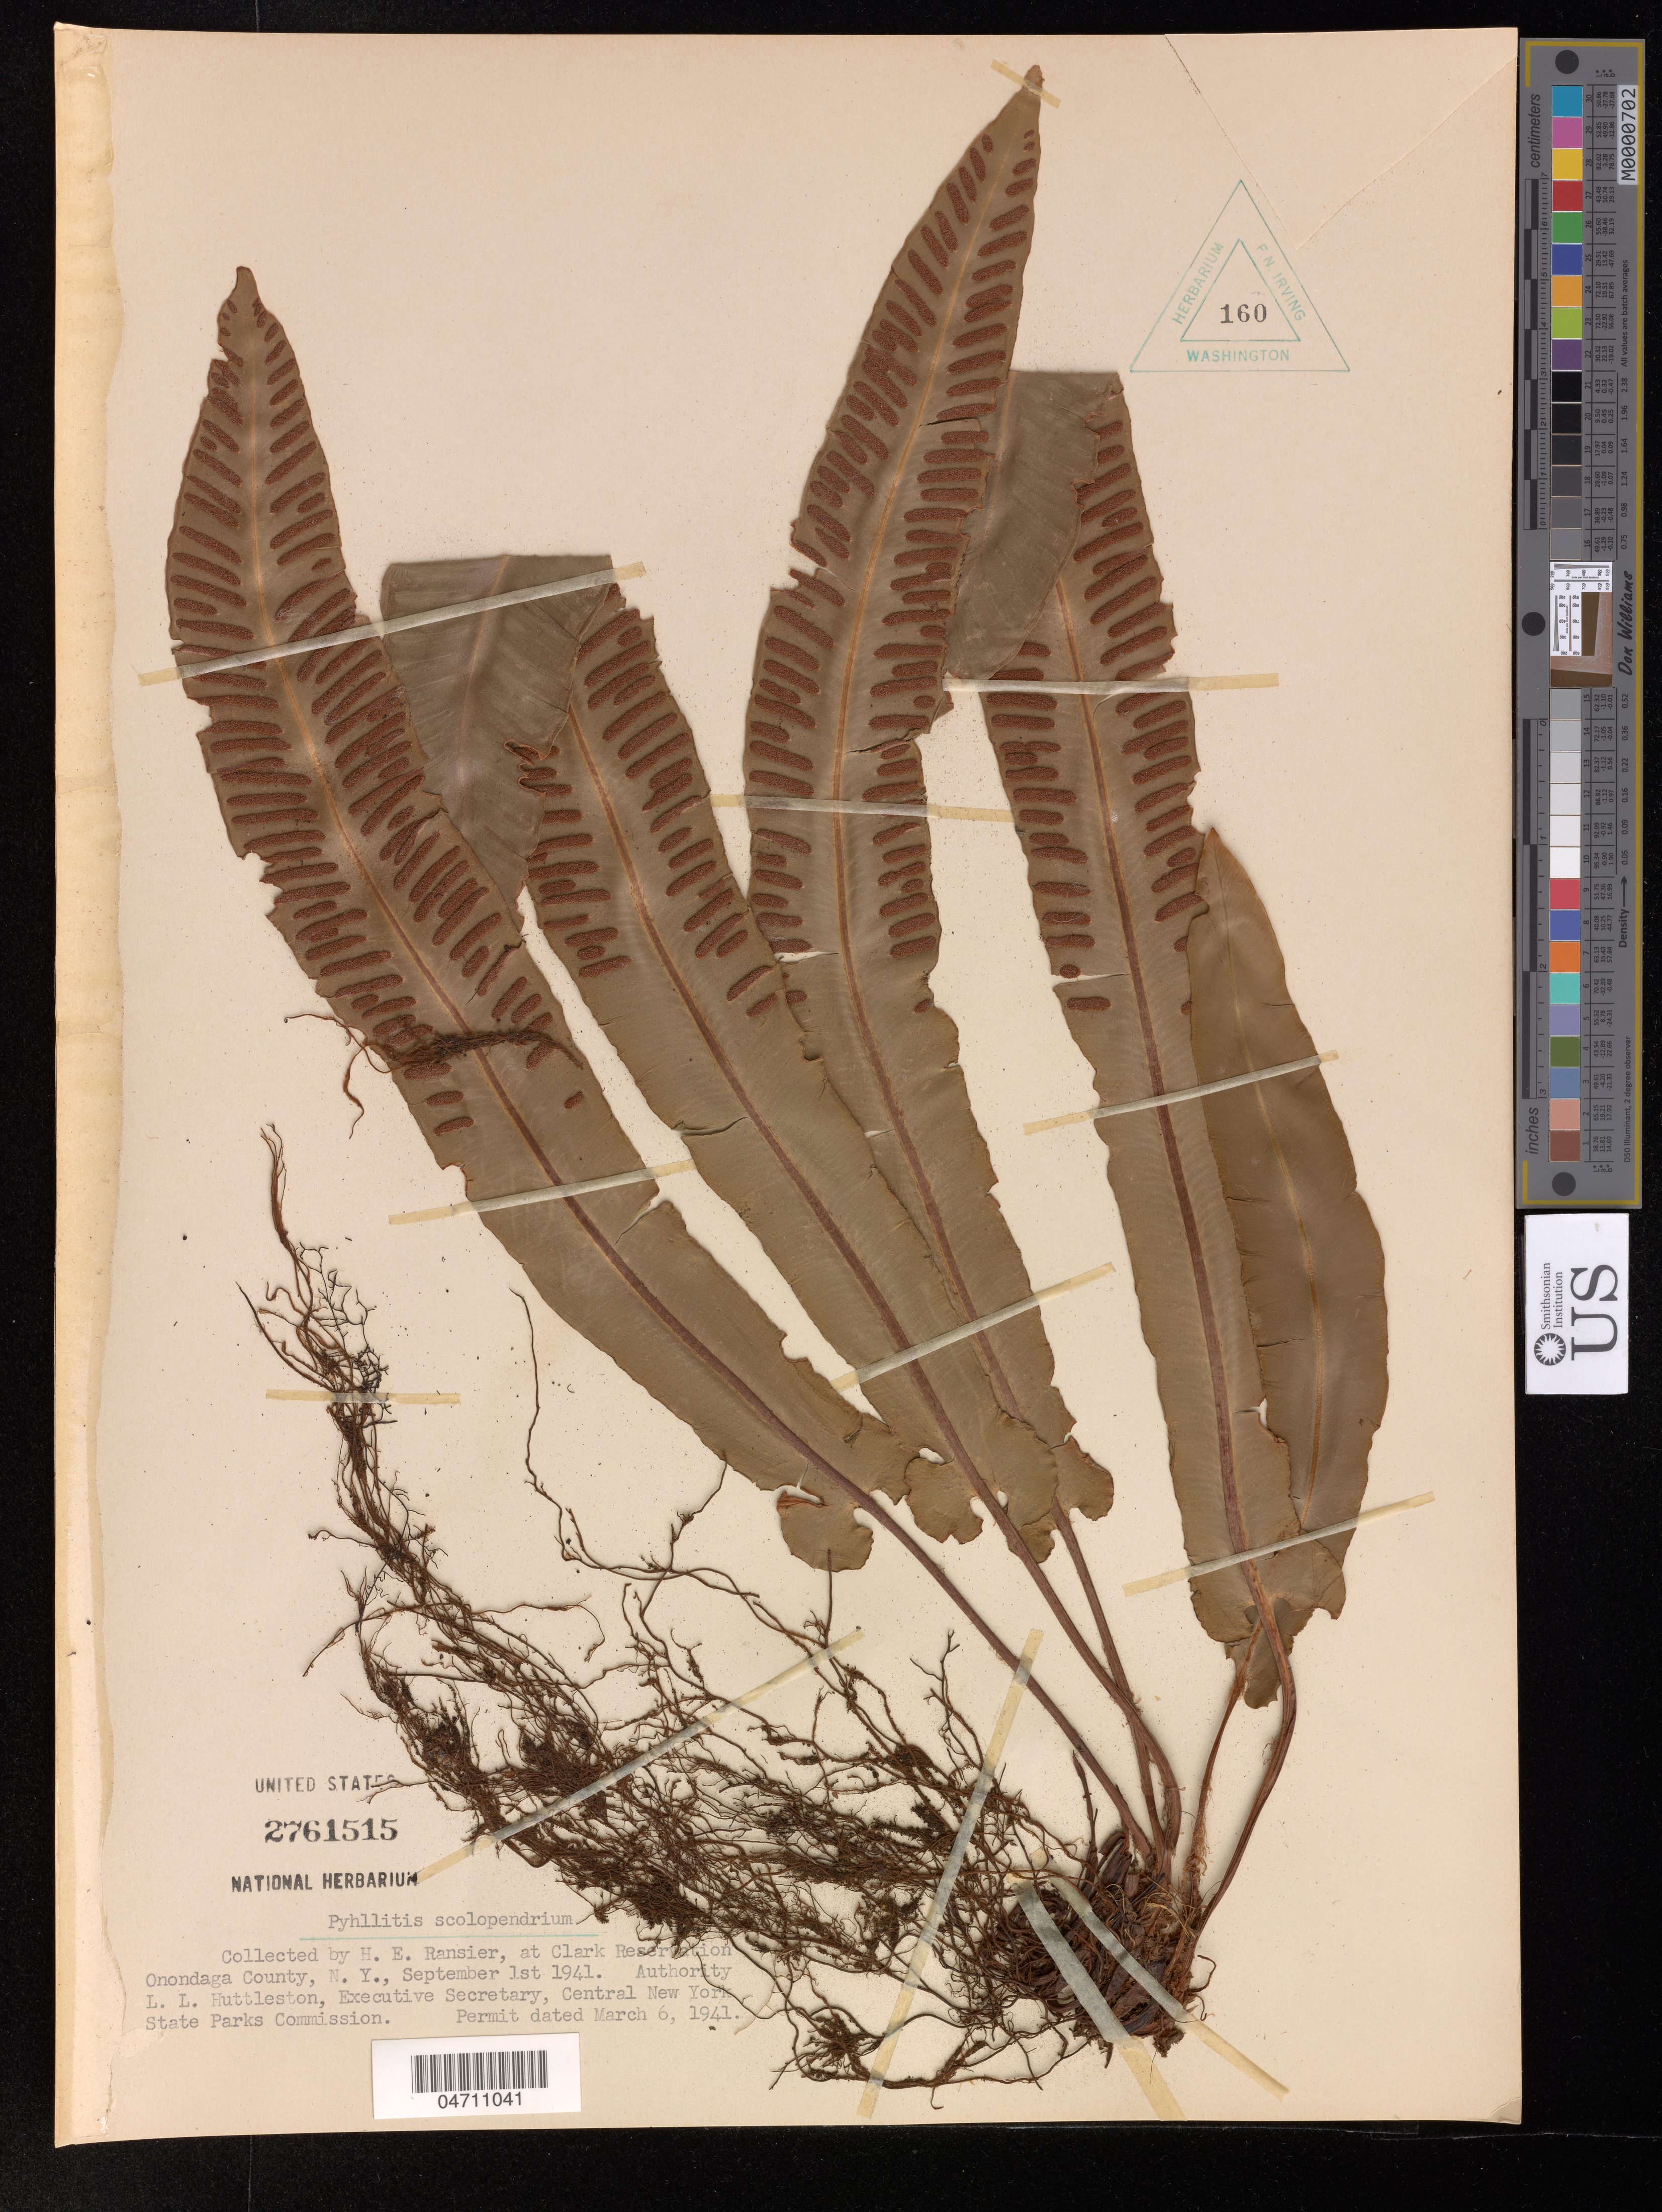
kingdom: Plantae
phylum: Tracheophyta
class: Polypodiopsida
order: Polypodiales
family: Aspleniaceae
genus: Phyllitis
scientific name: Phyllitis scolopendrium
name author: (L.) Newman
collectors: H. Ransier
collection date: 1941-09-01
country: United States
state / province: New York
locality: At Clark Reservation Onondaga County.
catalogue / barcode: US 2761515